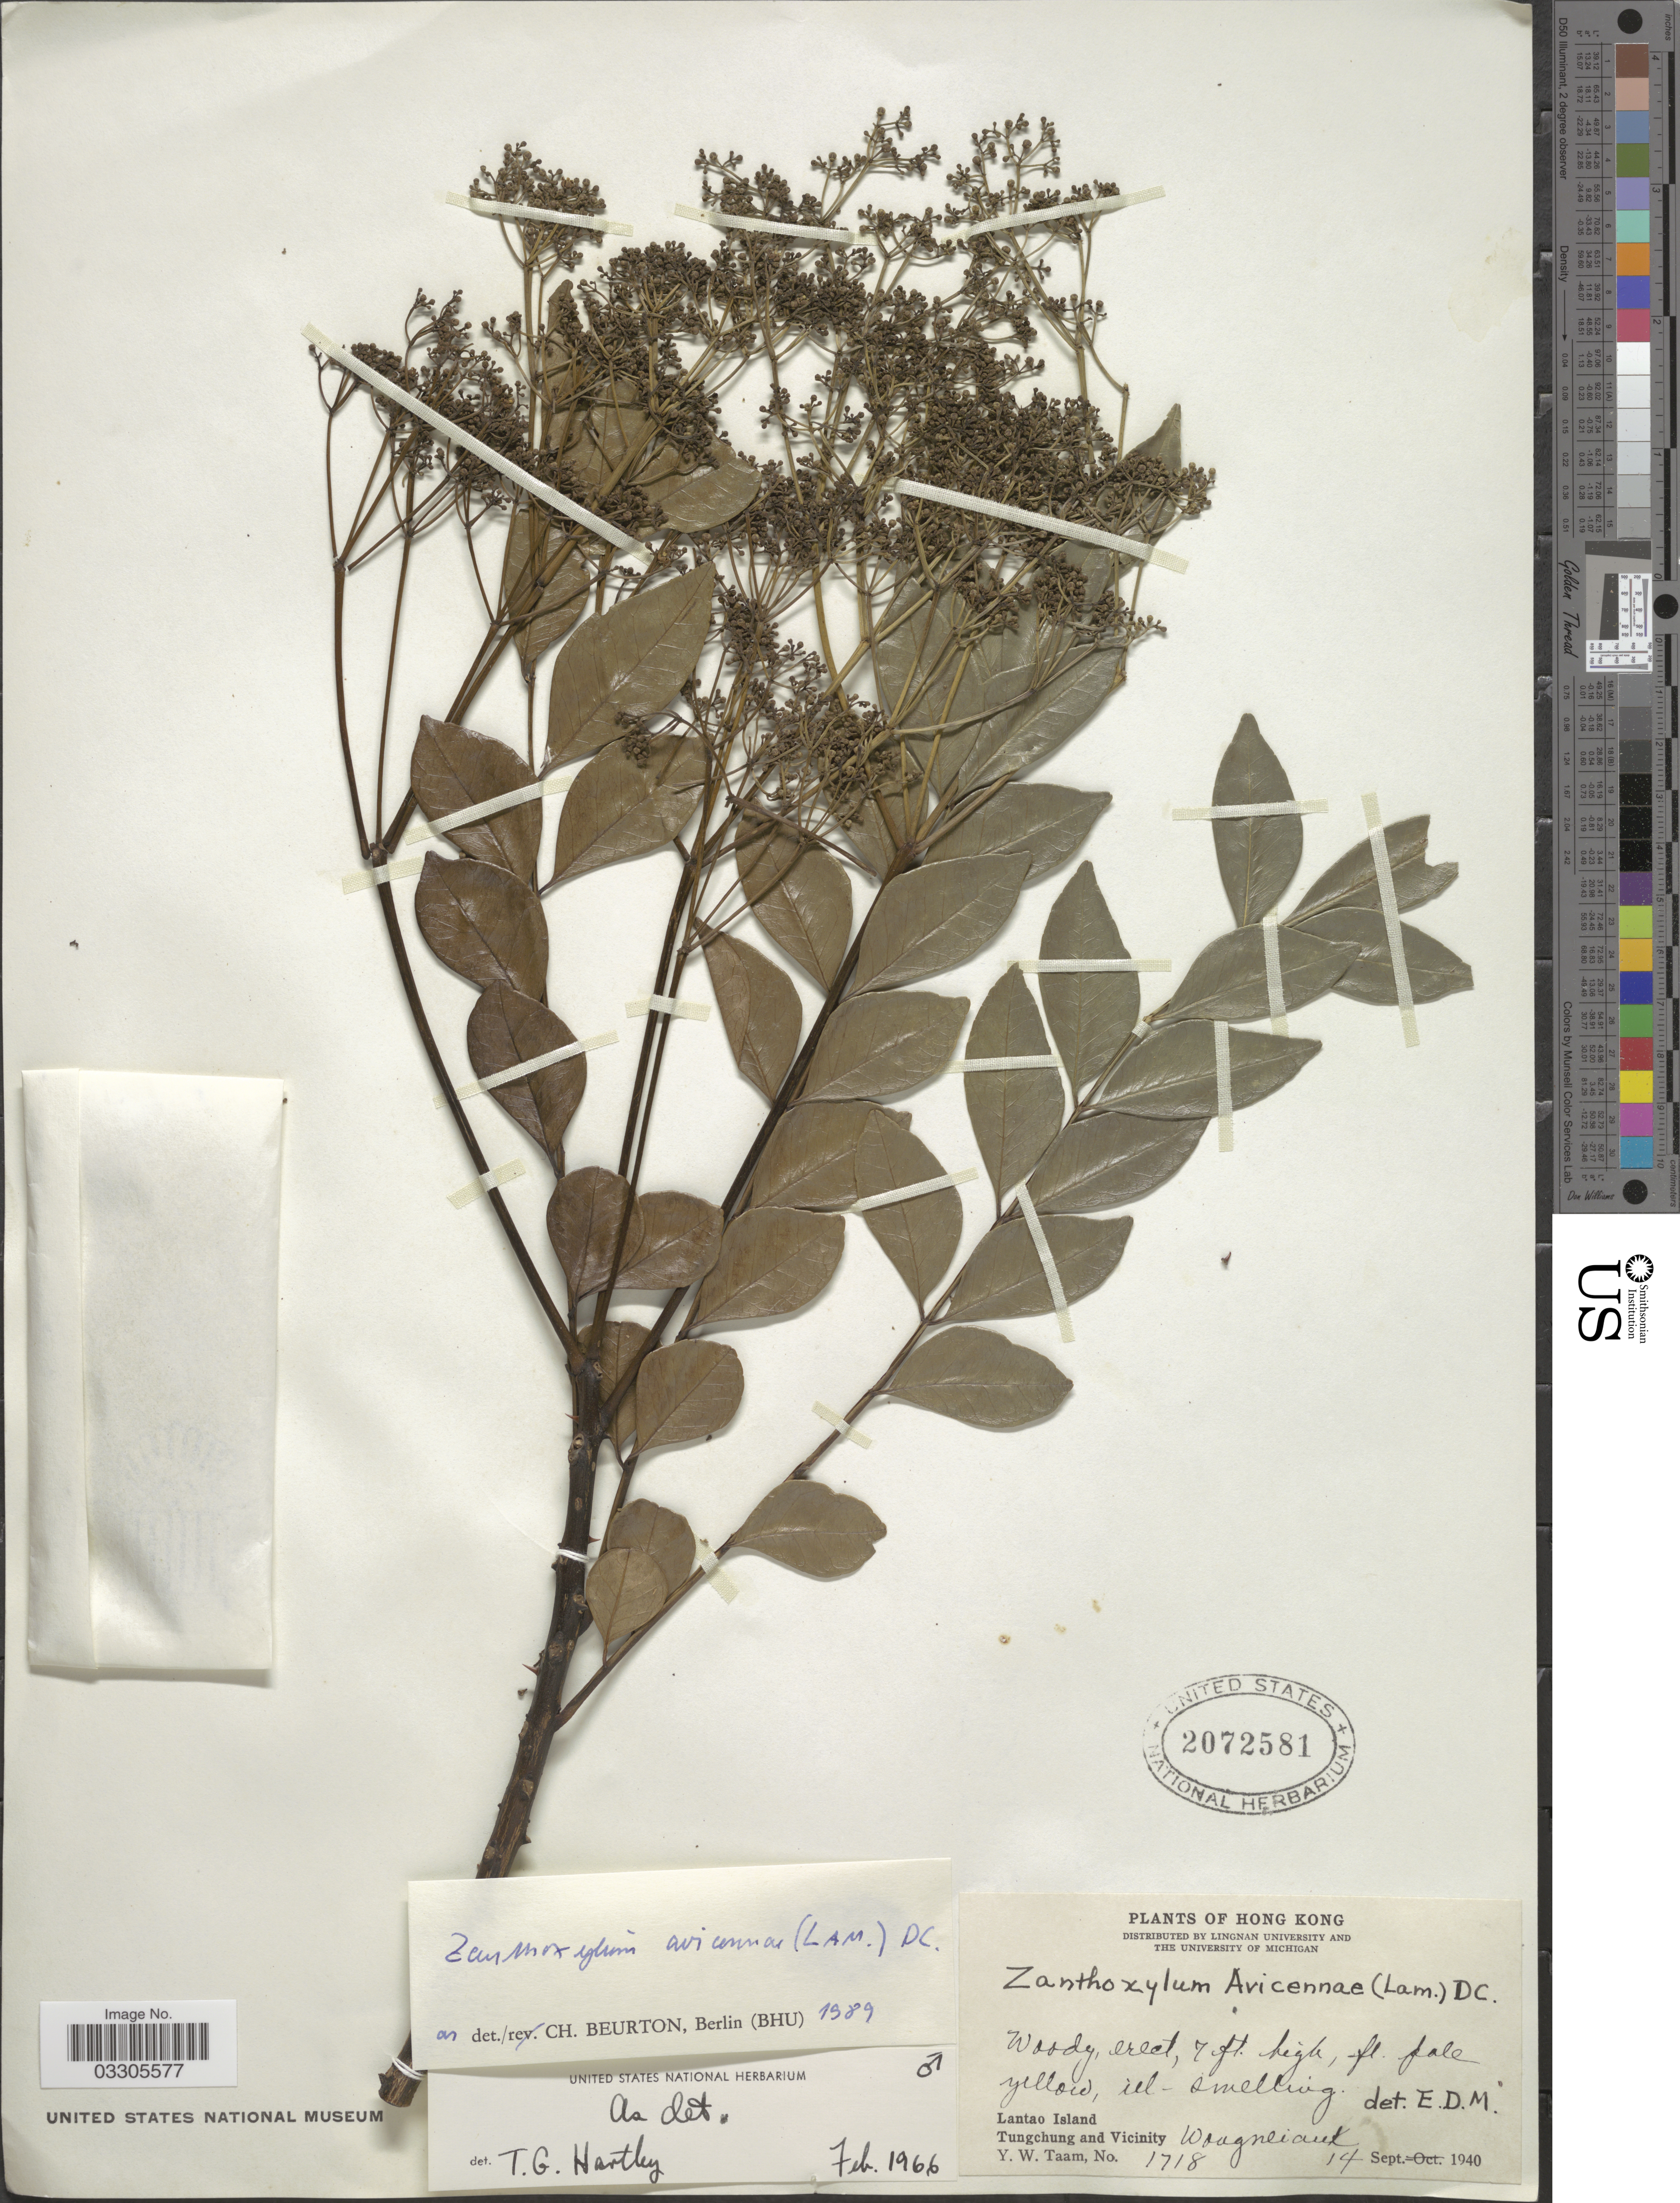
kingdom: Plantae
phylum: Tracheophyta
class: Magnoliopsida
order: Sapindales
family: Rutaceae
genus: Zanthoxylum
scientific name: Zanthoxylum avicennae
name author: (Lam.) DC.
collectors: Y. W. Taam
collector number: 1718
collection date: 1940-09-14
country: China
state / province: Hong Kong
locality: Lantao Island, Tungchung and Vicinity, Wougneiauk [interpreted].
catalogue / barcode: US 2072581